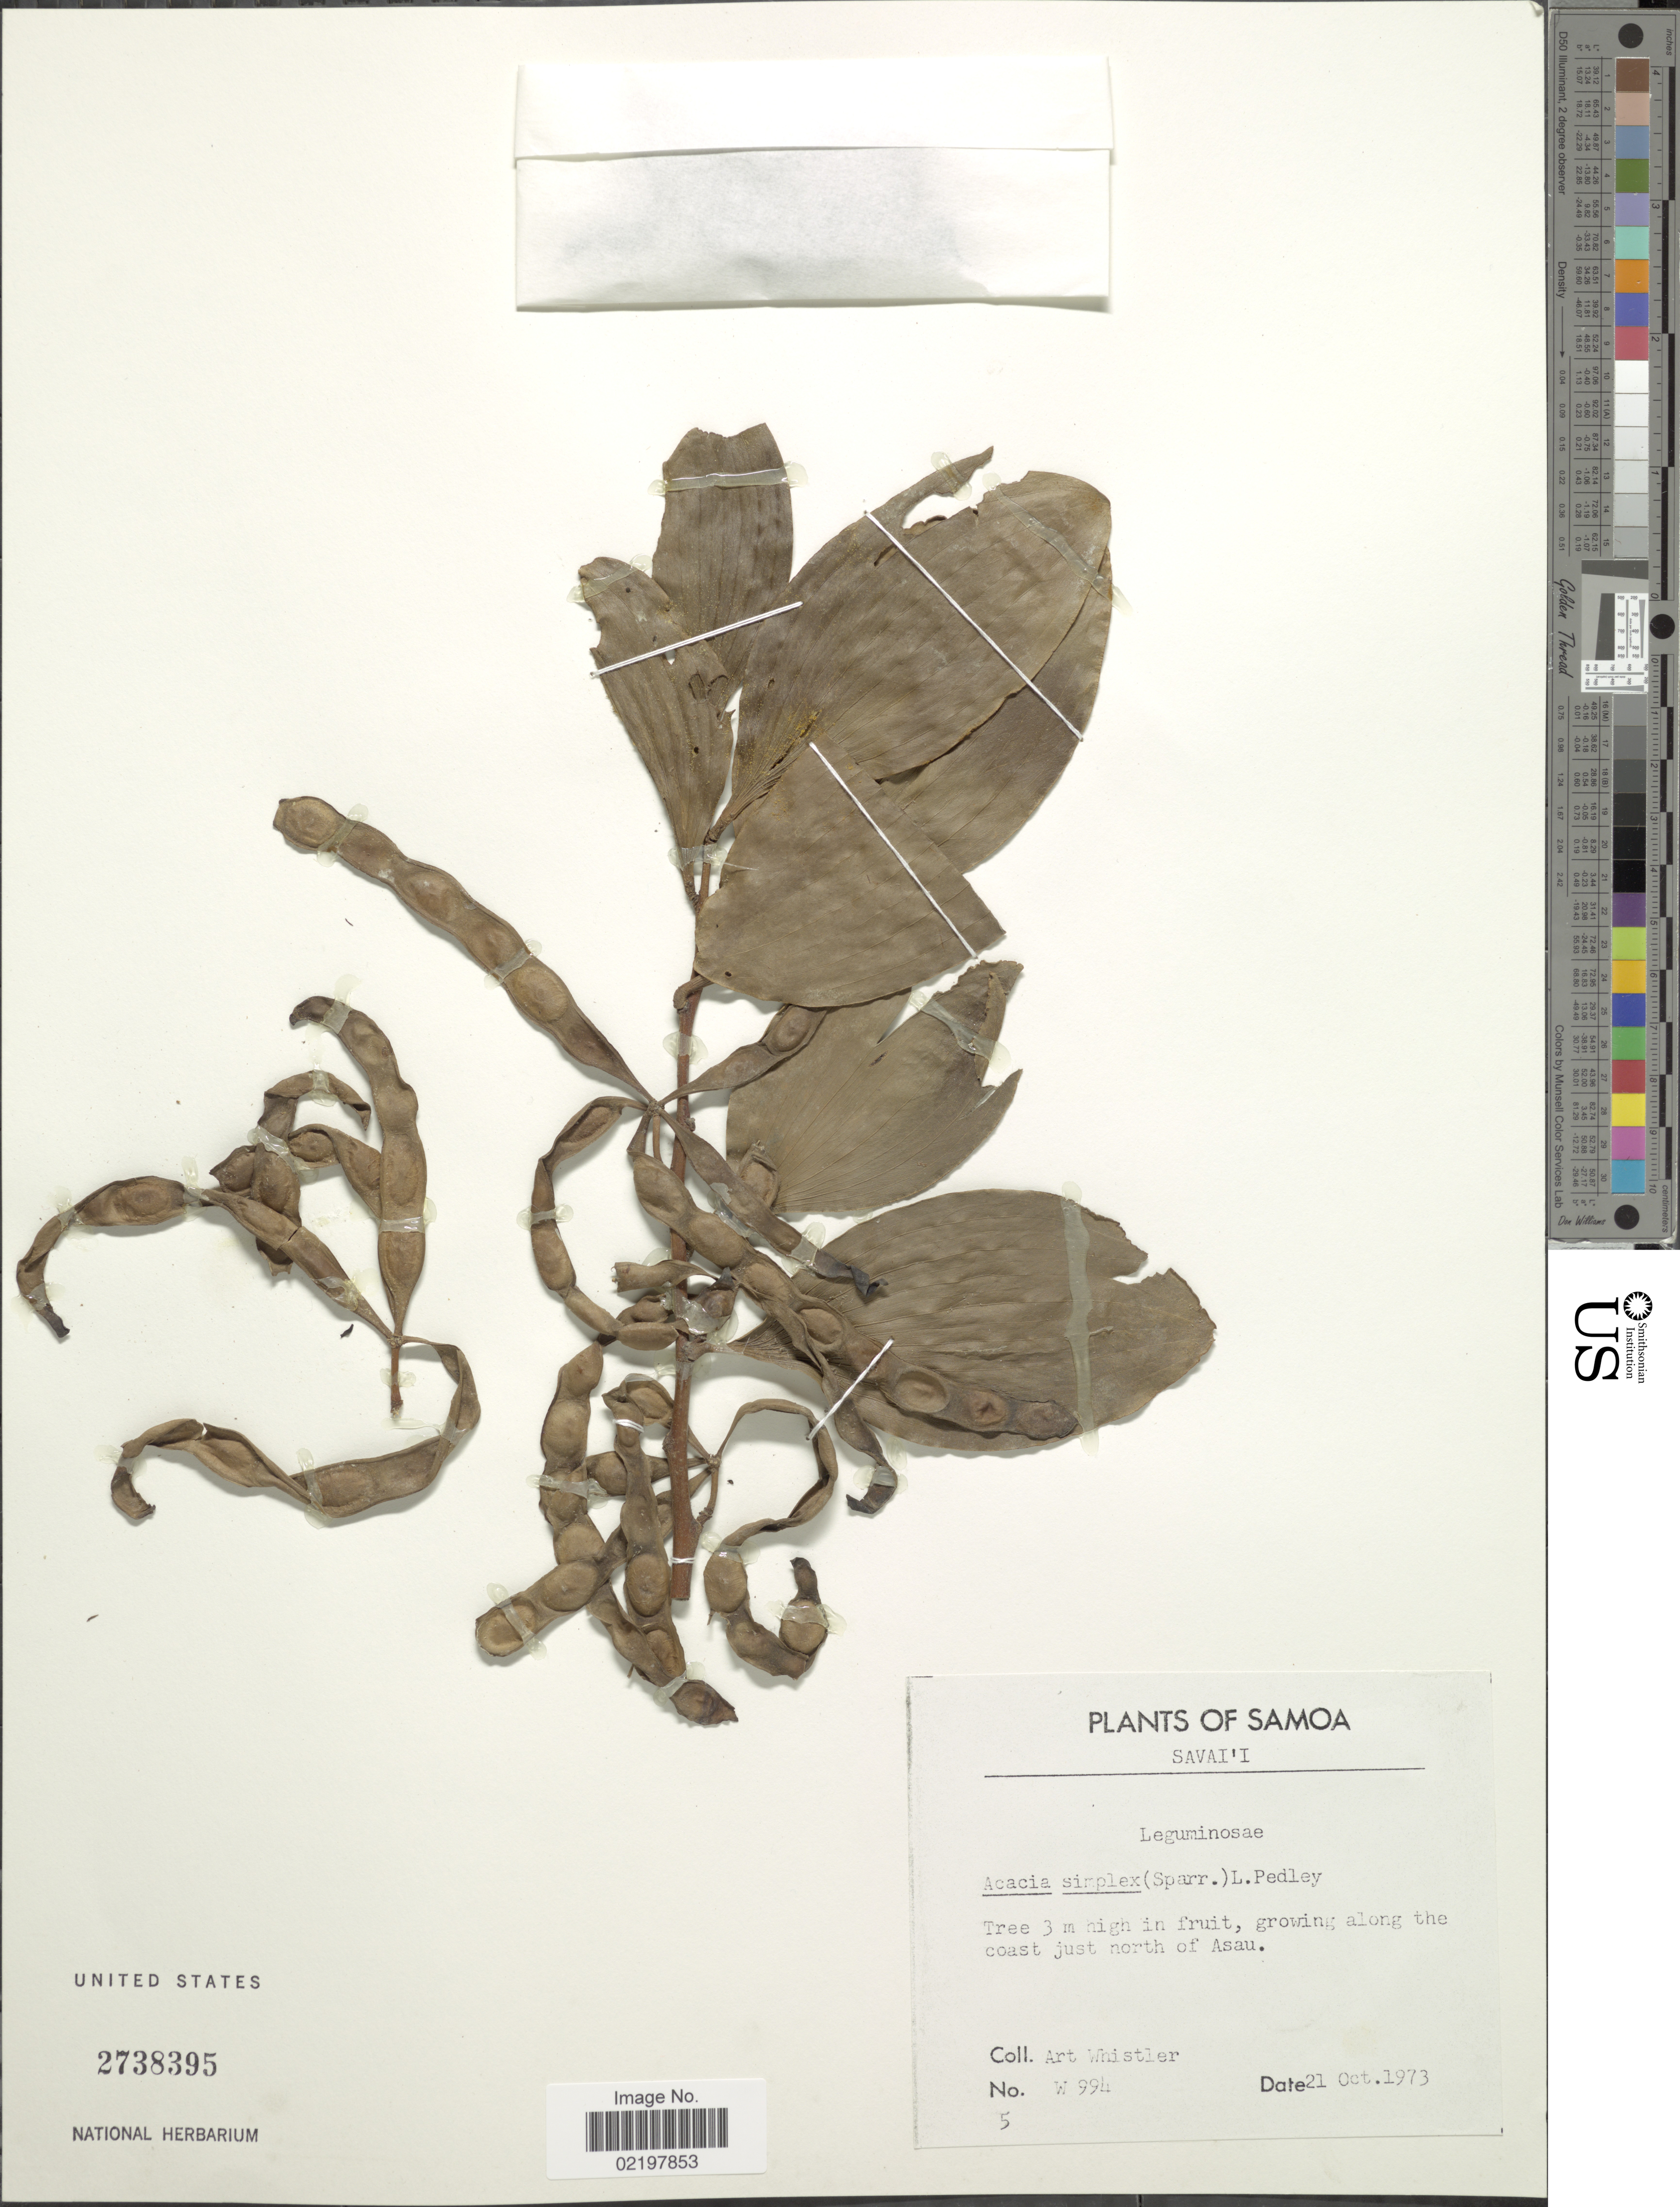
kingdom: Plantae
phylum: Tracheophyta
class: Magnoliopsida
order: Fabales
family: Fabaceae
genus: Acacia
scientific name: Acacia simplex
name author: (Sparrmann) Pedley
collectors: A. Whistler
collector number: W 994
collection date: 1973-10-21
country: Samoa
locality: Samoa, Savai' i, growing along the coast just north of Asau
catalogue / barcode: US 2738395